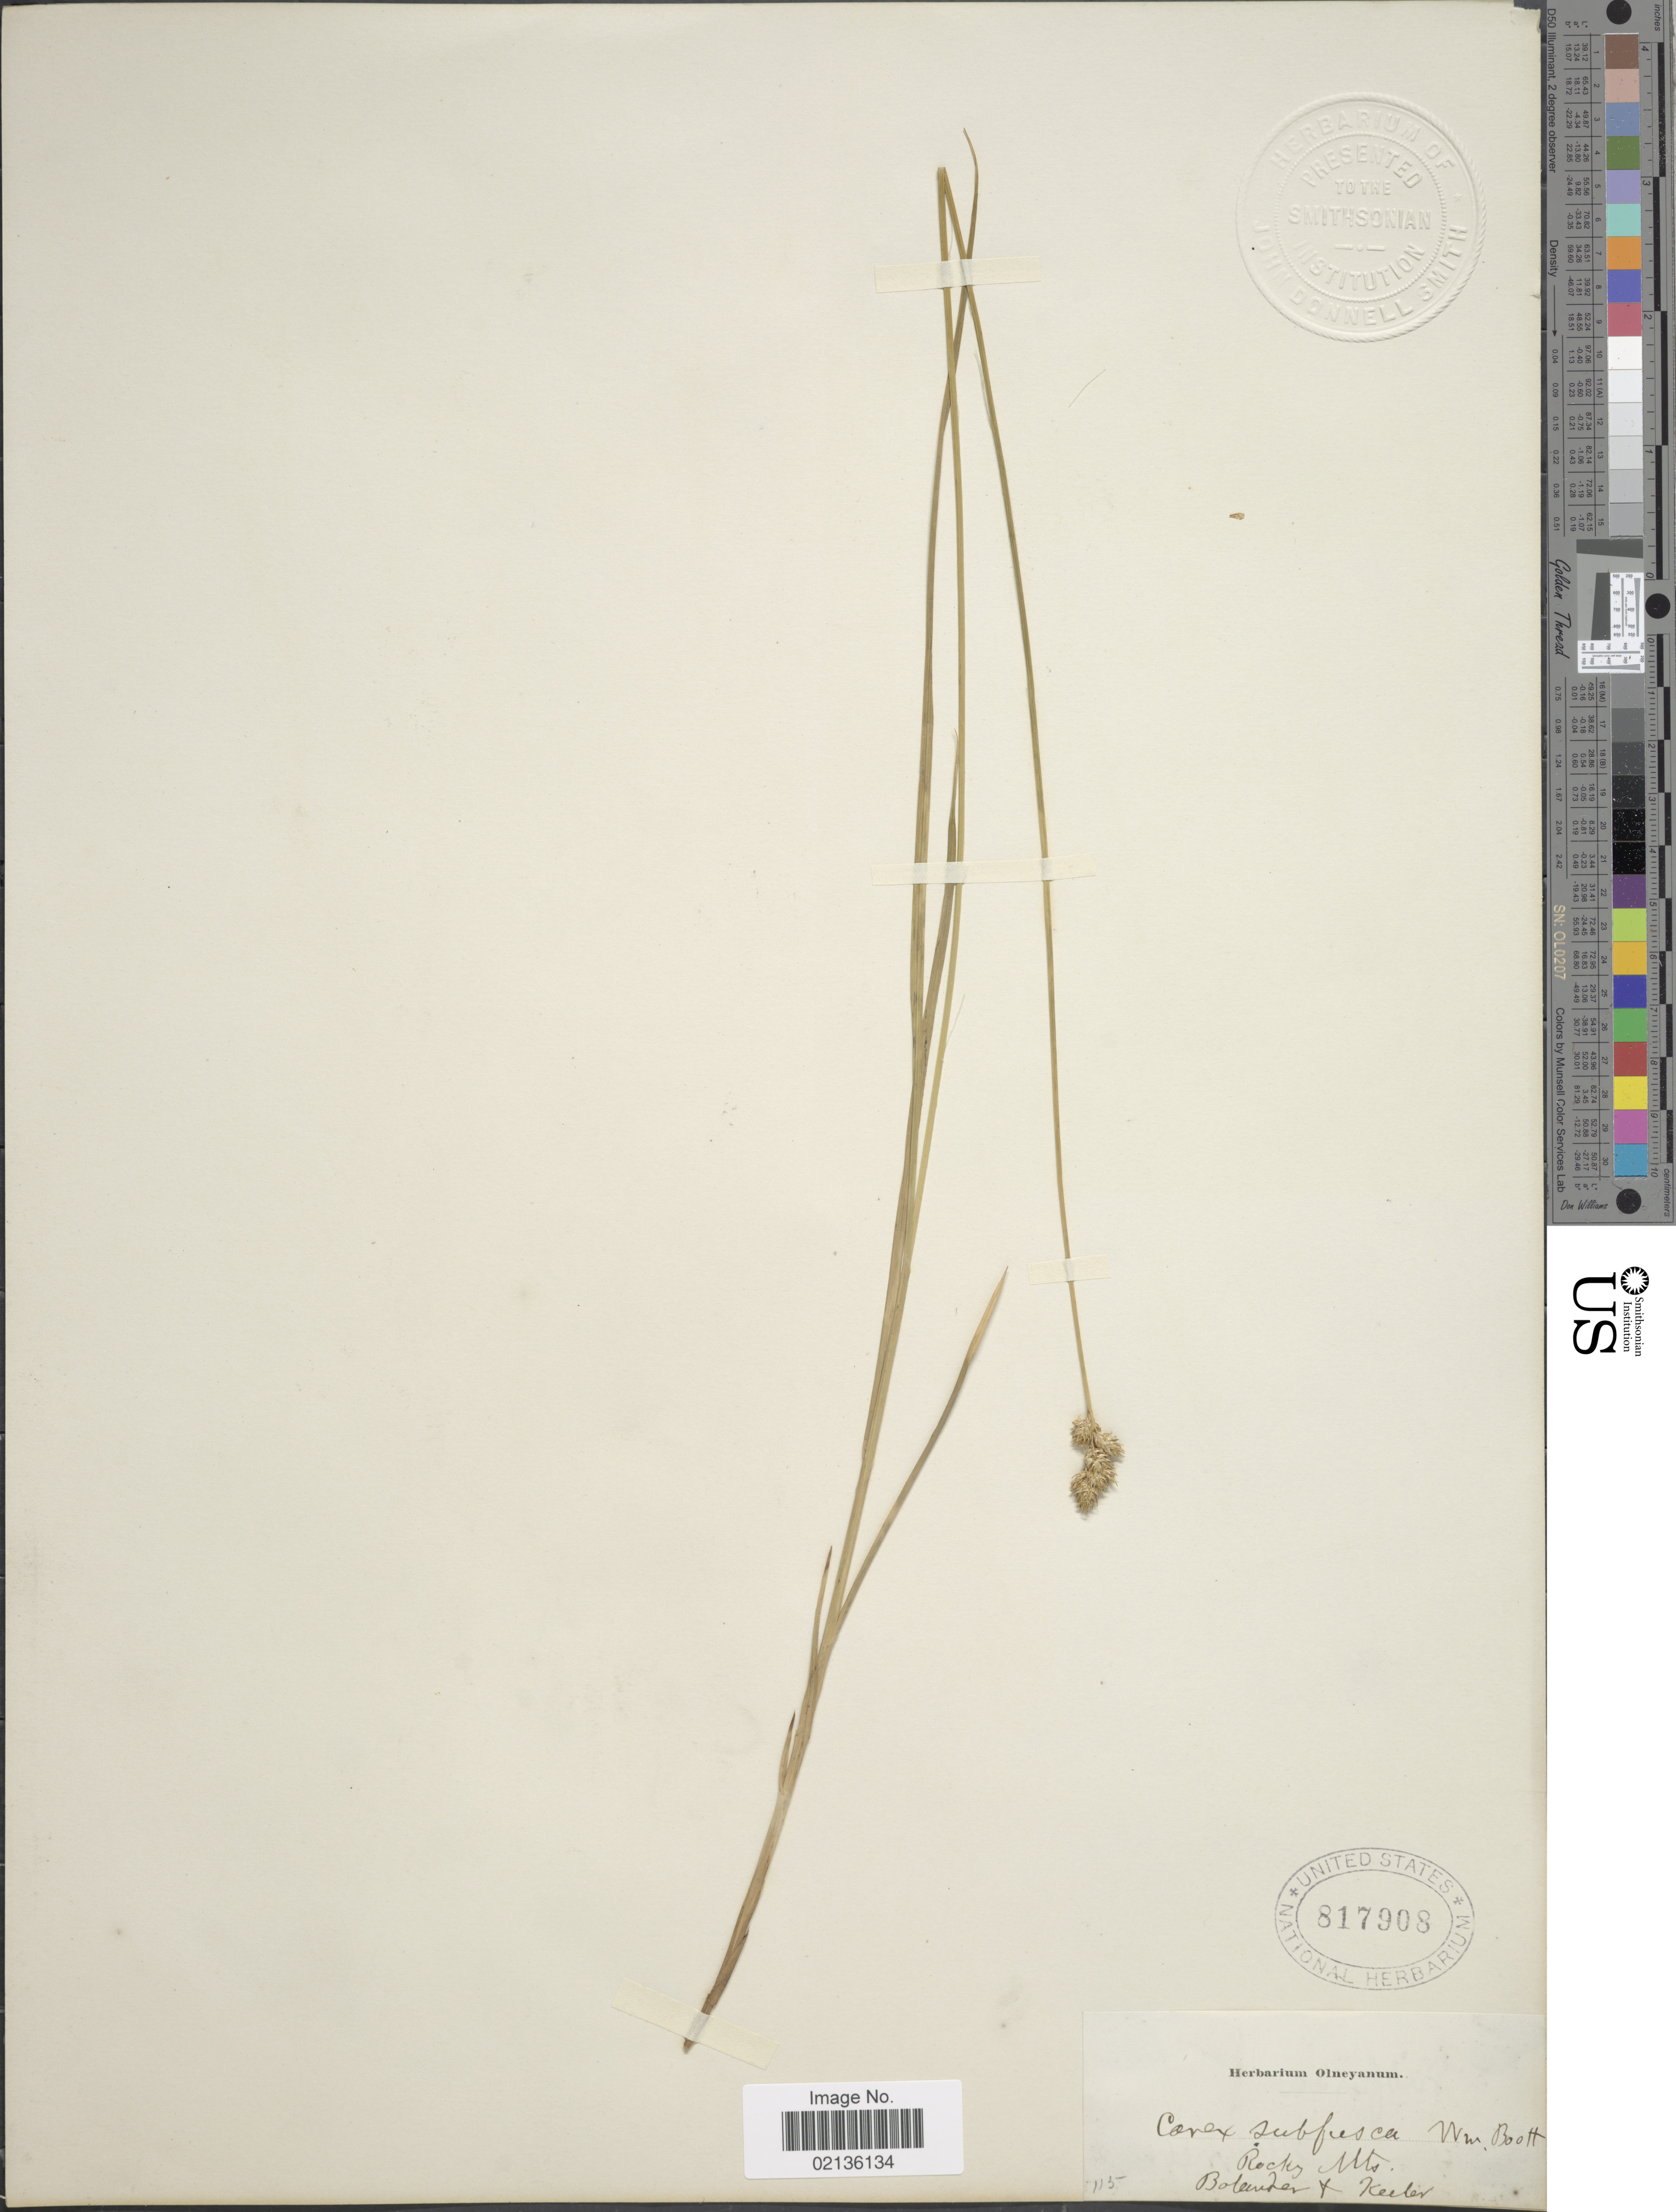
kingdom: Plantae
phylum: Tracheophyta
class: Liliopsida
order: Poales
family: Cyperaceae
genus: Carex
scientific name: Carex subfusca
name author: W. Boott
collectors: -. Bolander & Keeler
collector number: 115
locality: Rocky Mts.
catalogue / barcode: US 817908